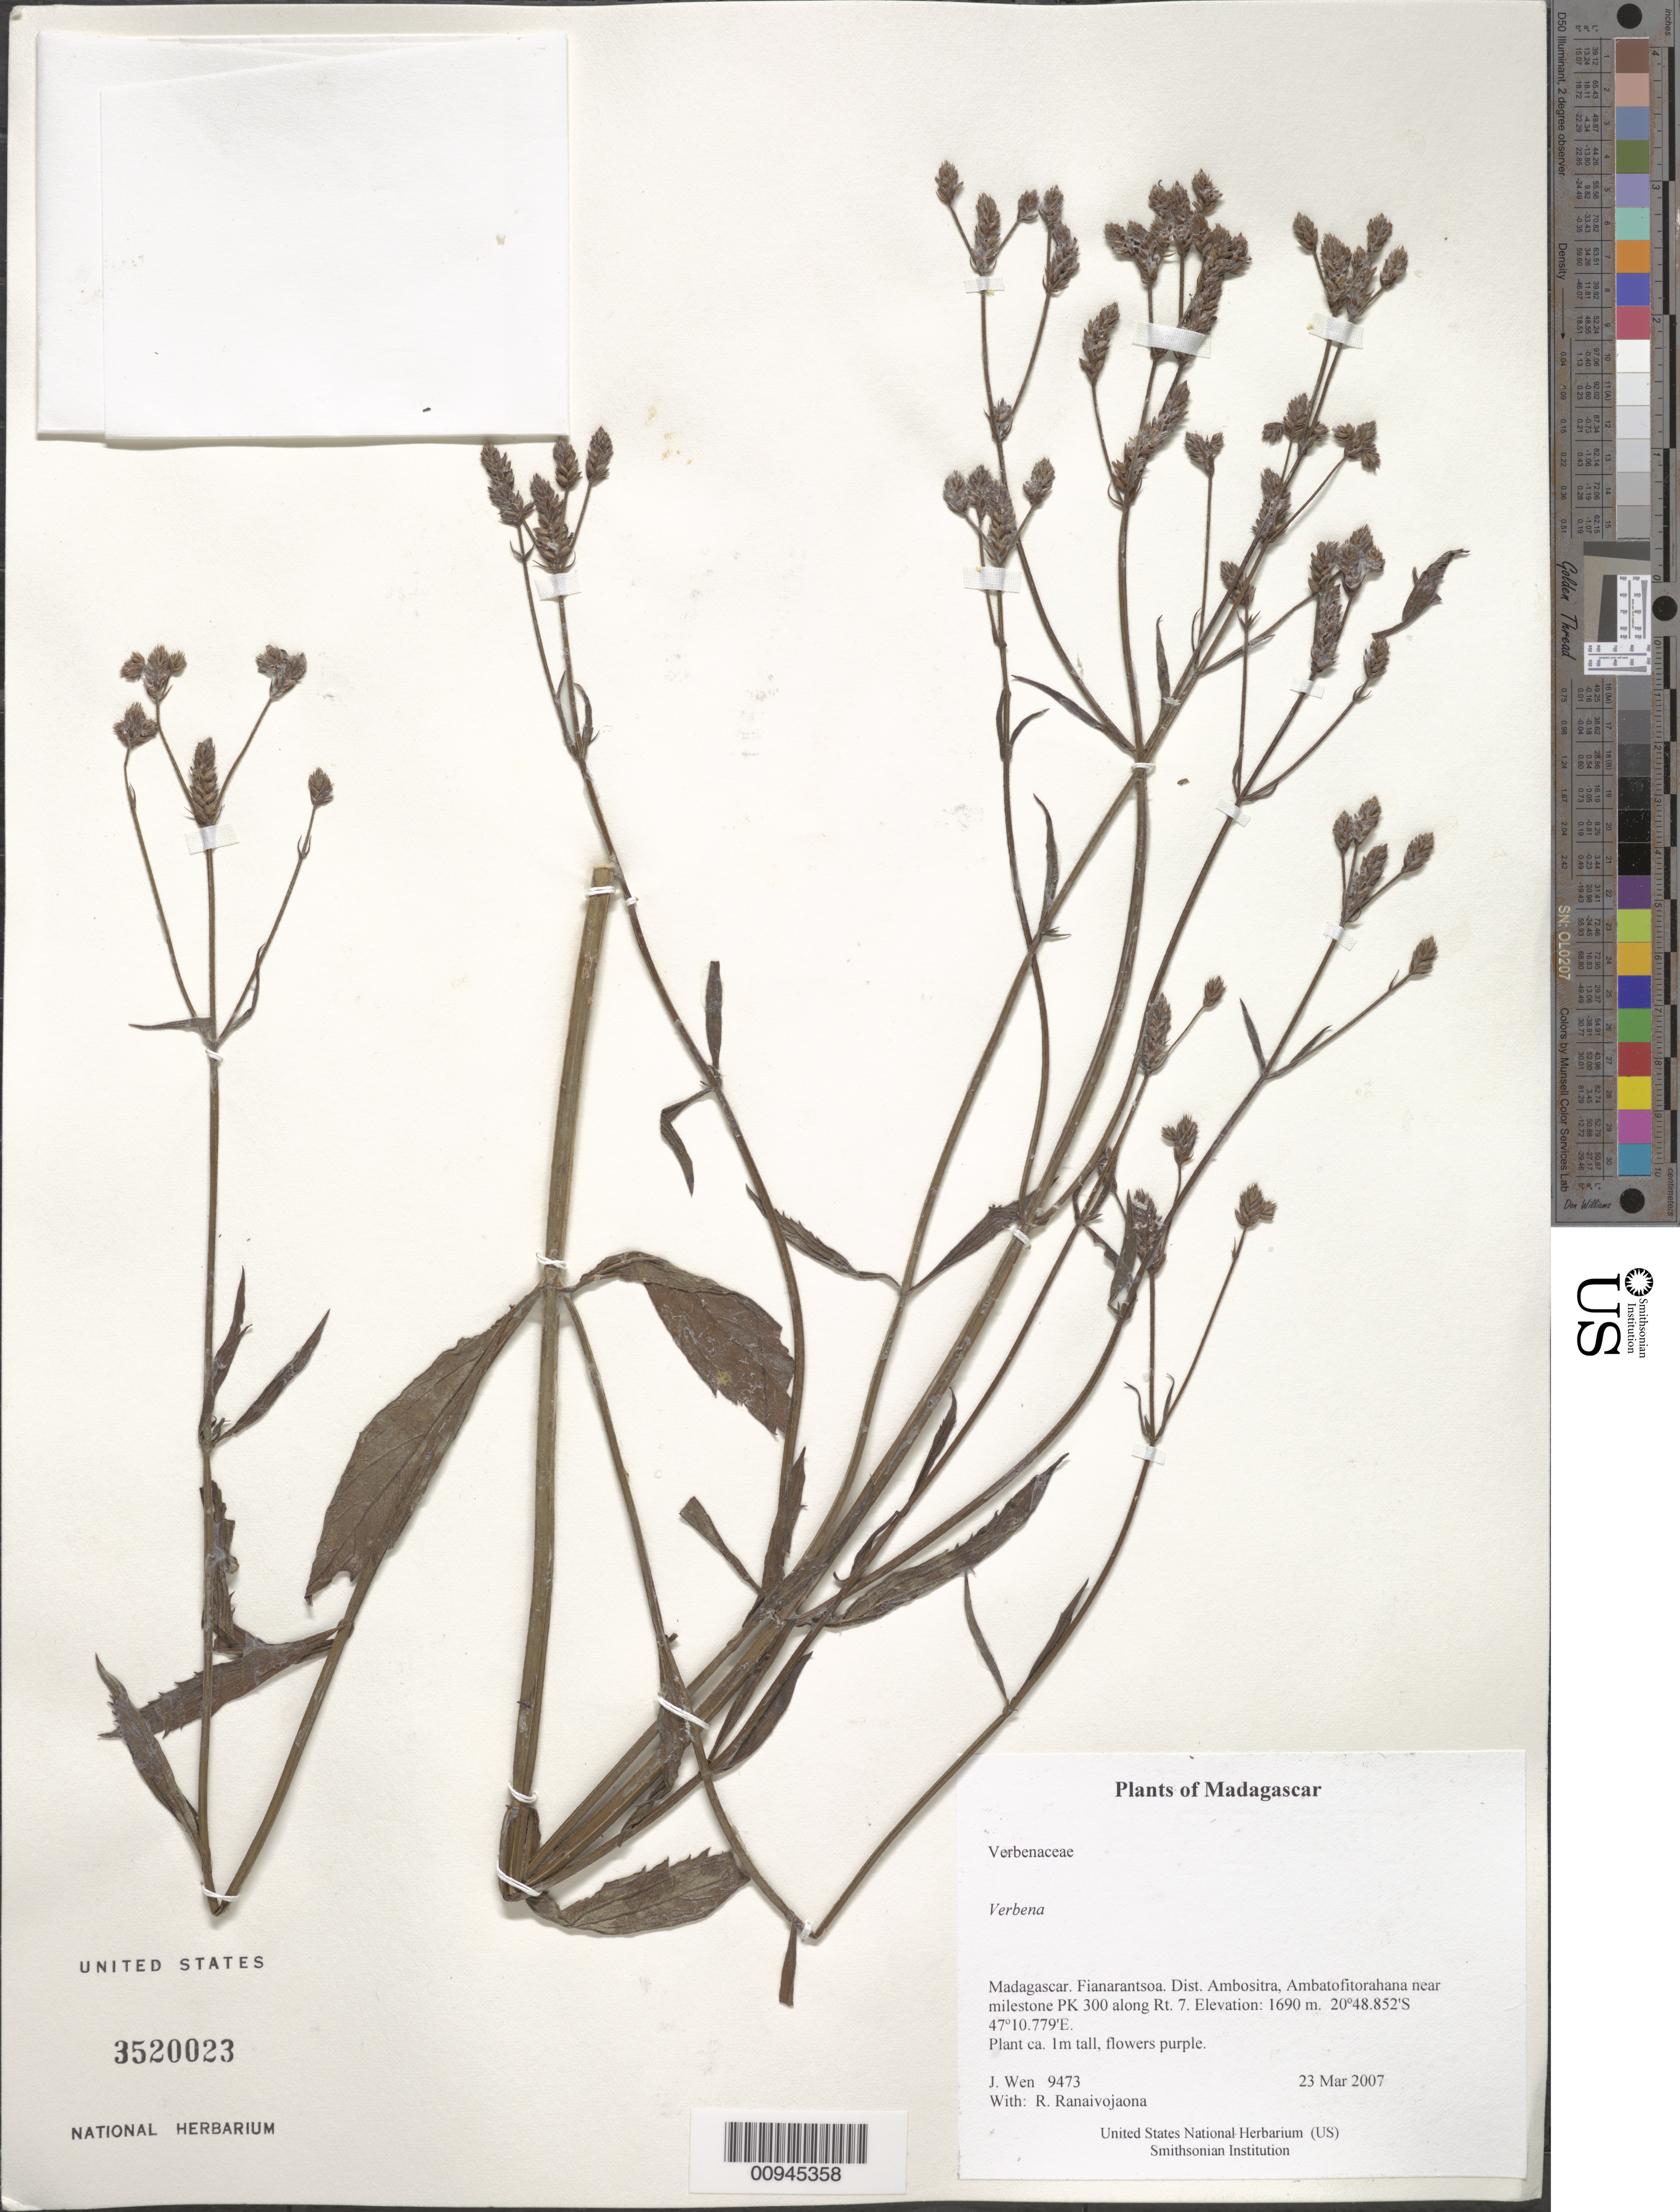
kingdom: Plantae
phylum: Tracheophyta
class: Magnoliopsida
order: Lamiales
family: Verbenaceae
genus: Verbena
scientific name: Verbena sp.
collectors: J. Wen & R. Ranaivojaona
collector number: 9473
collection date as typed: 23 Mar 2007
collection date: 2007-03-23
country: Madagascar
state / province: Amoron'i Mania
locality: Dist. Ambositra, Ambatofitorahana near milestone PK 300 along Rt. 7.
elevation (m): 1690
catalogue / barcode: US 3520023